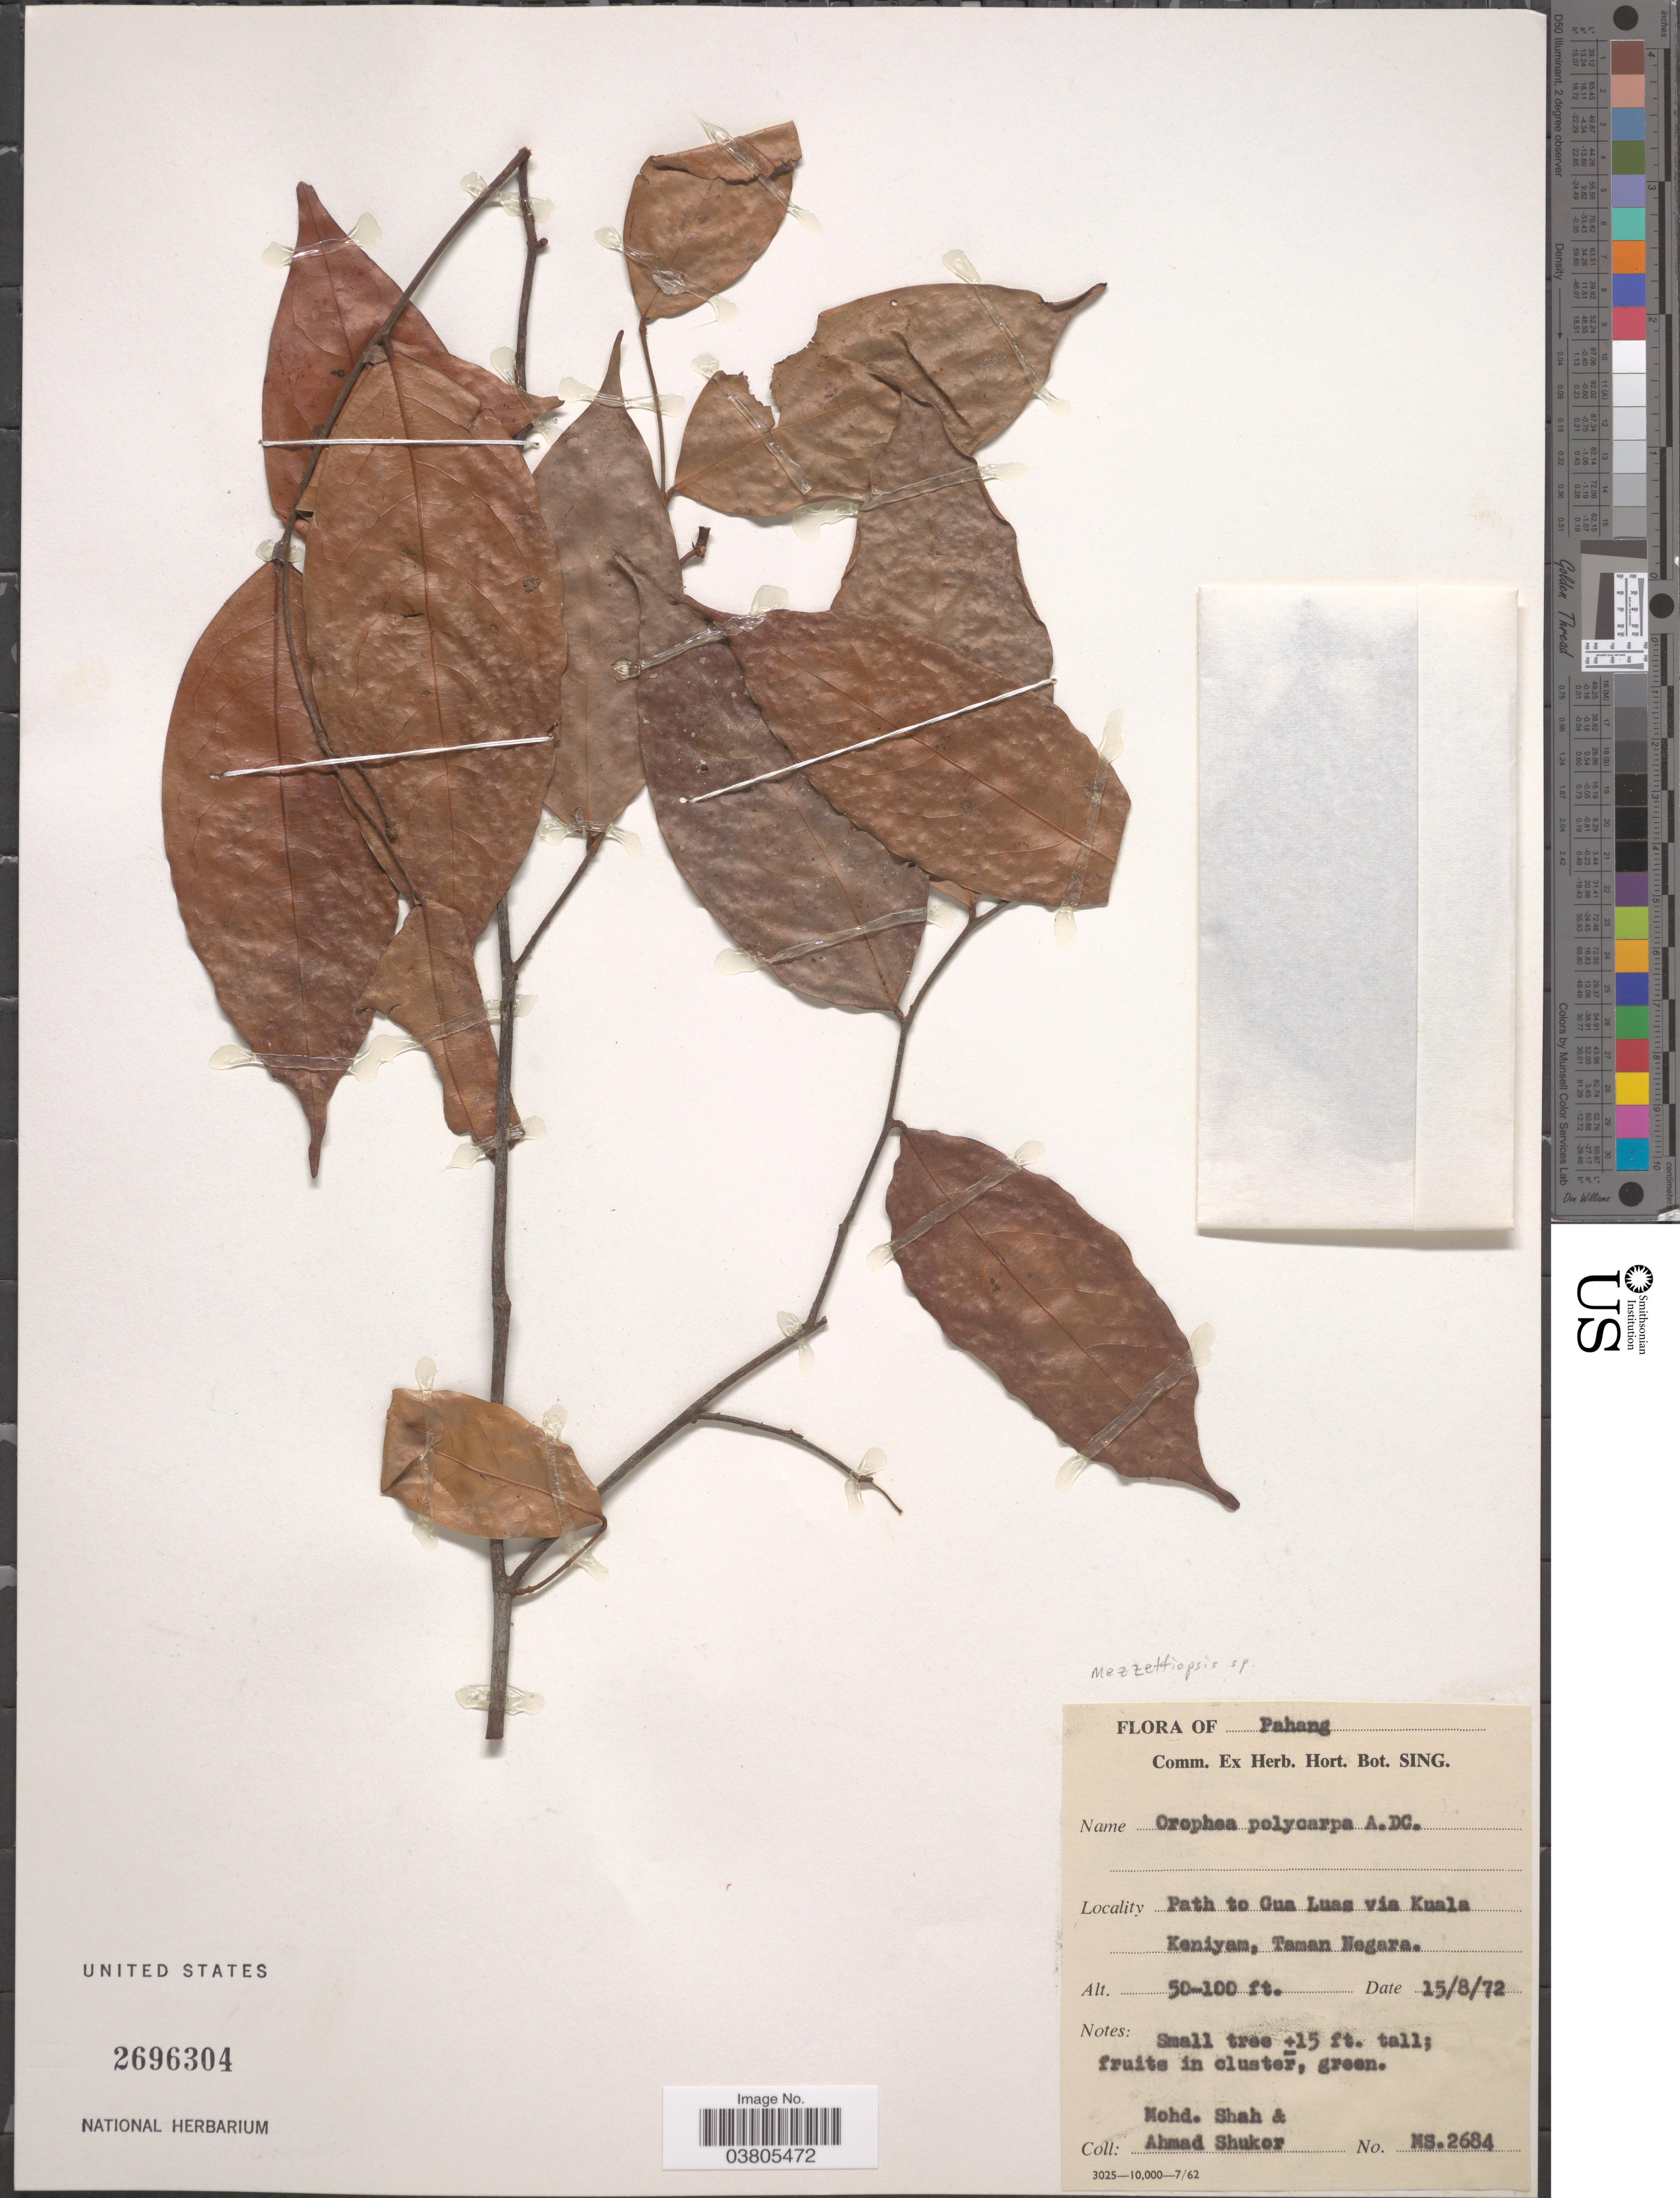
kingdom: Plantae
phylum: Tracheophyta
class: Magnoliopsida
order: Magnoliales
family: Annonaceae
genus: Orophea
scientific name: Orophea sp.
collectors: M. Shah & A. Shuker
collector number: MS2684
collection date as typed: Transcribed d/m/y: 15/8/72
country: Malaysia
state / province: Pahang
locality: Path to Gua Luas via Kuala Keniyam, Taman Negara.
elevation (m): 15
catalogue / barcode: US 2696304